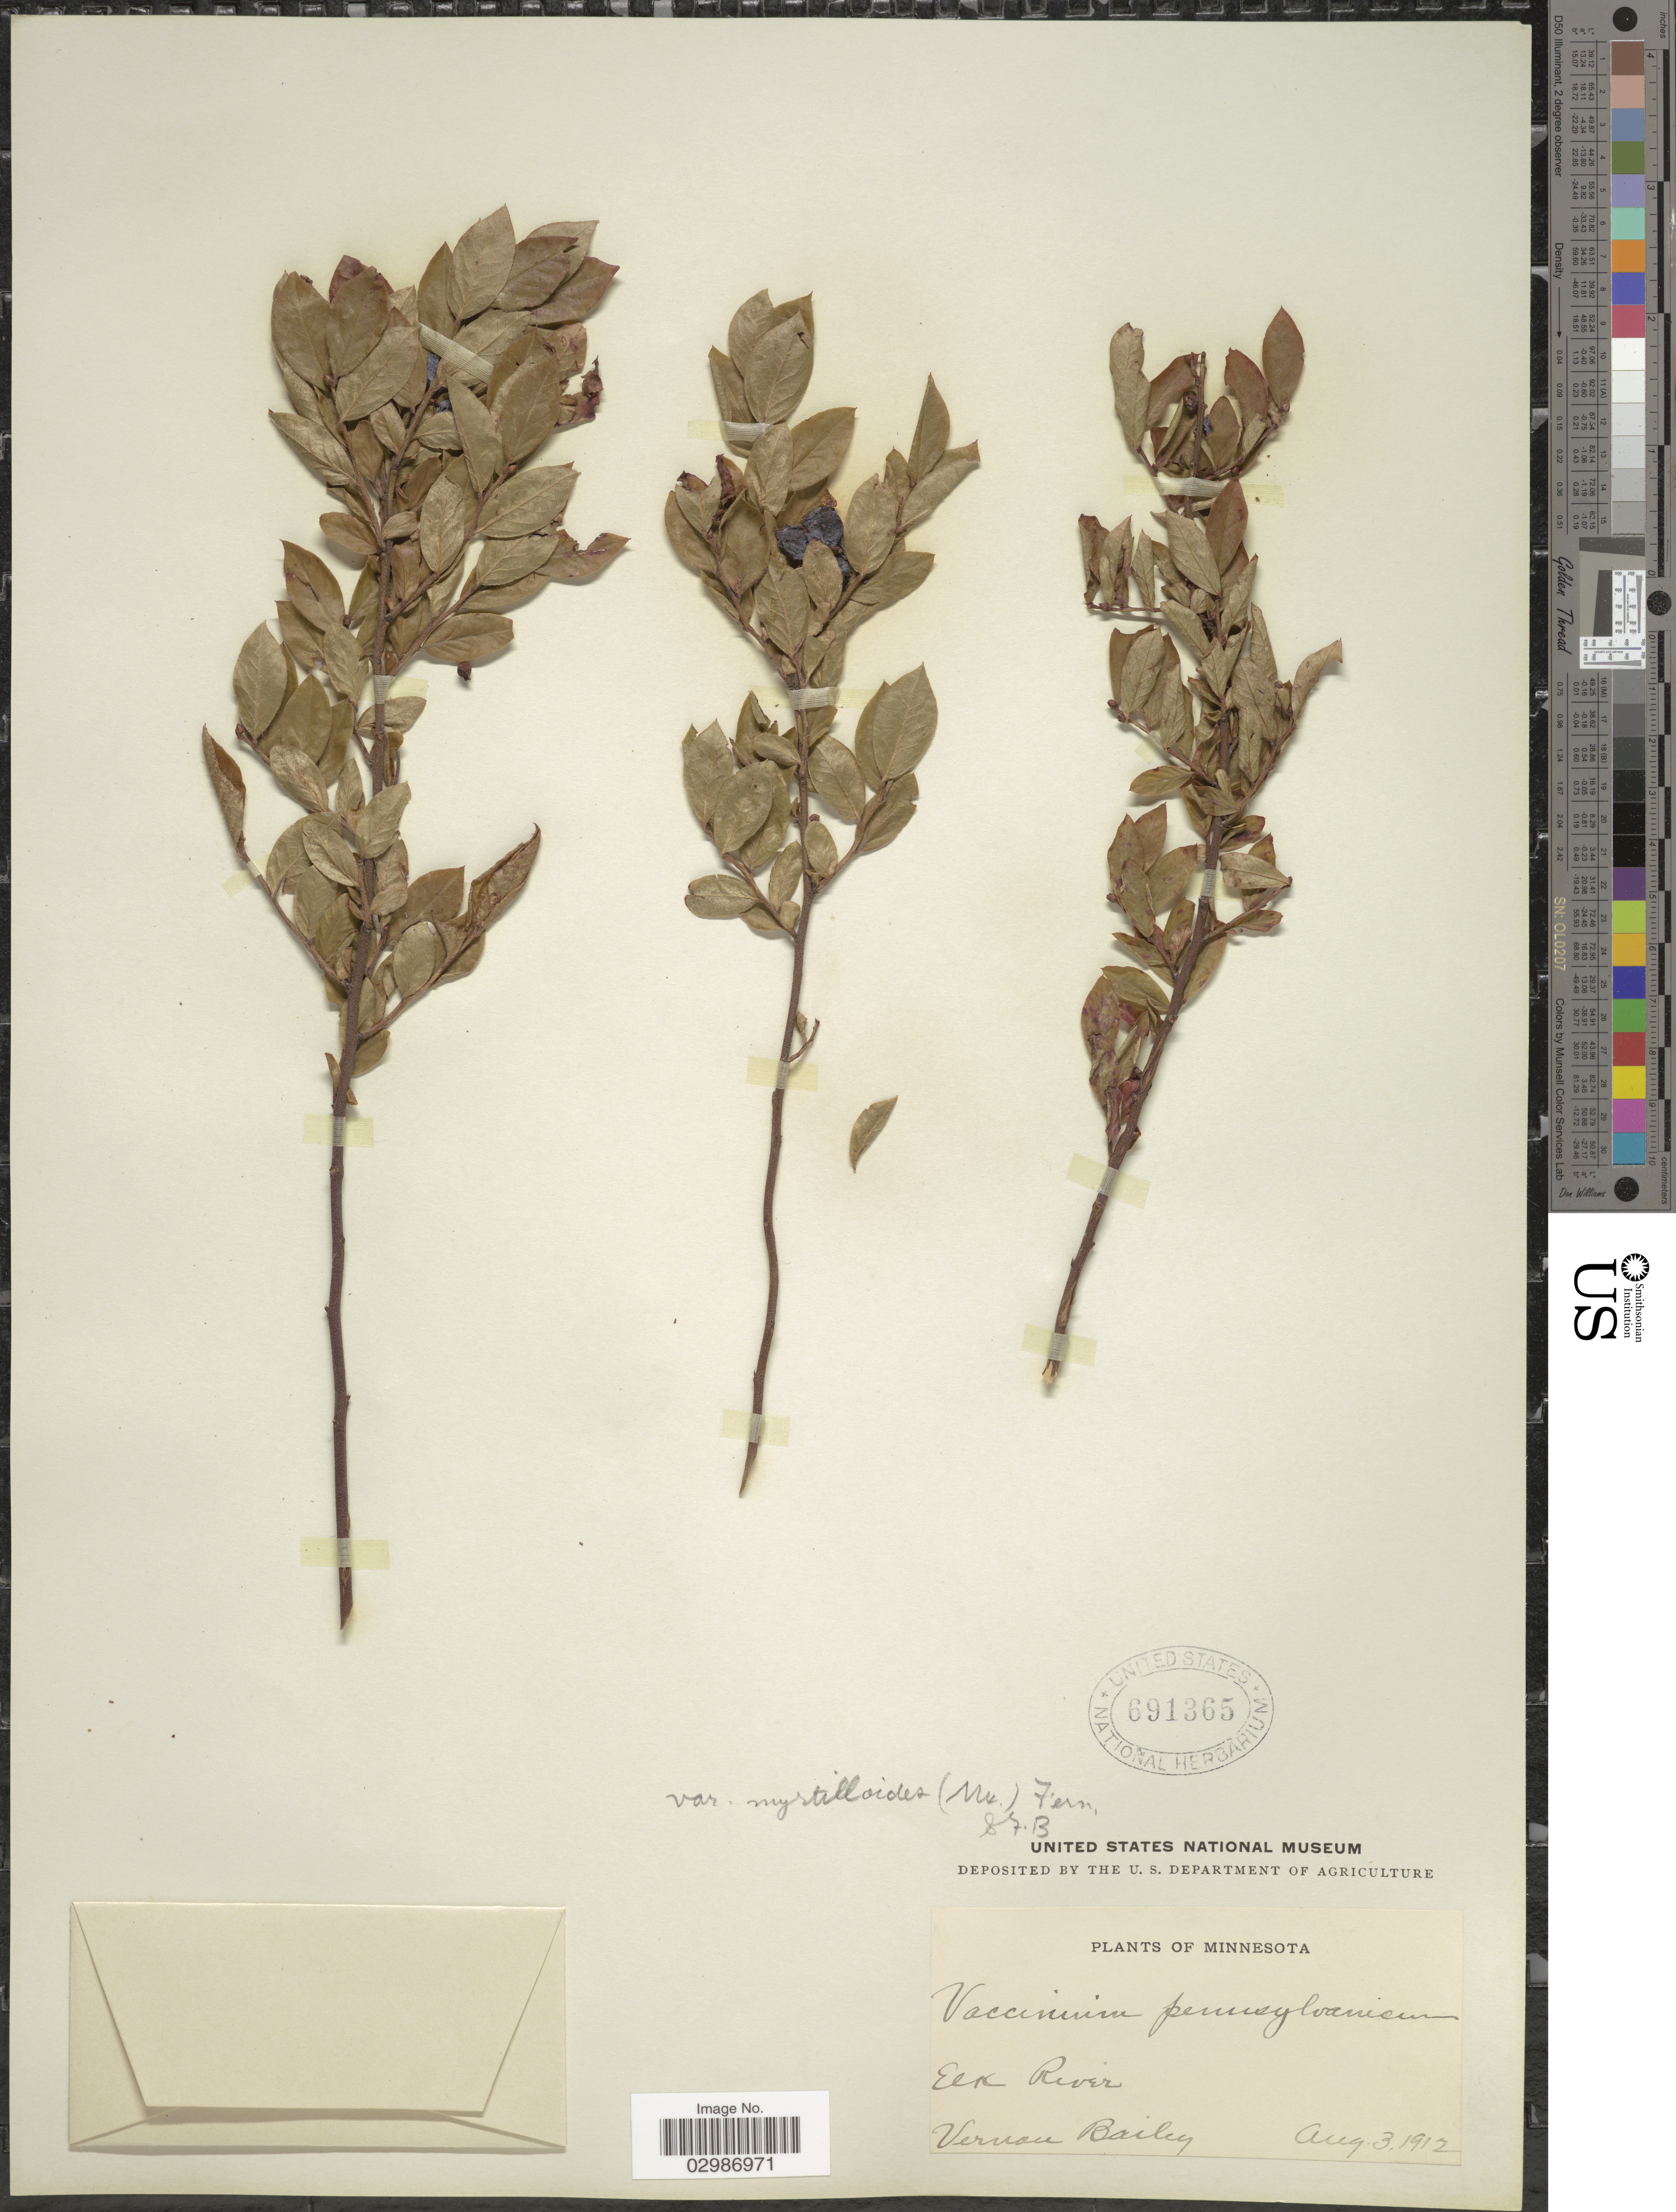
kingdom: Plantae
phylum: Tracheophyta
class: Magnoliopsida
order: Ericales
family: Ericaceae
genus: Vaccinium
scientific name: Vaccinium angustifolium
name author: Aiton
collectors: V. O. Bailey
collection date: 1912-08-03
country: United States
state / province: Minnesota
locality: Elk River.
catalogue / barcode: US 691365